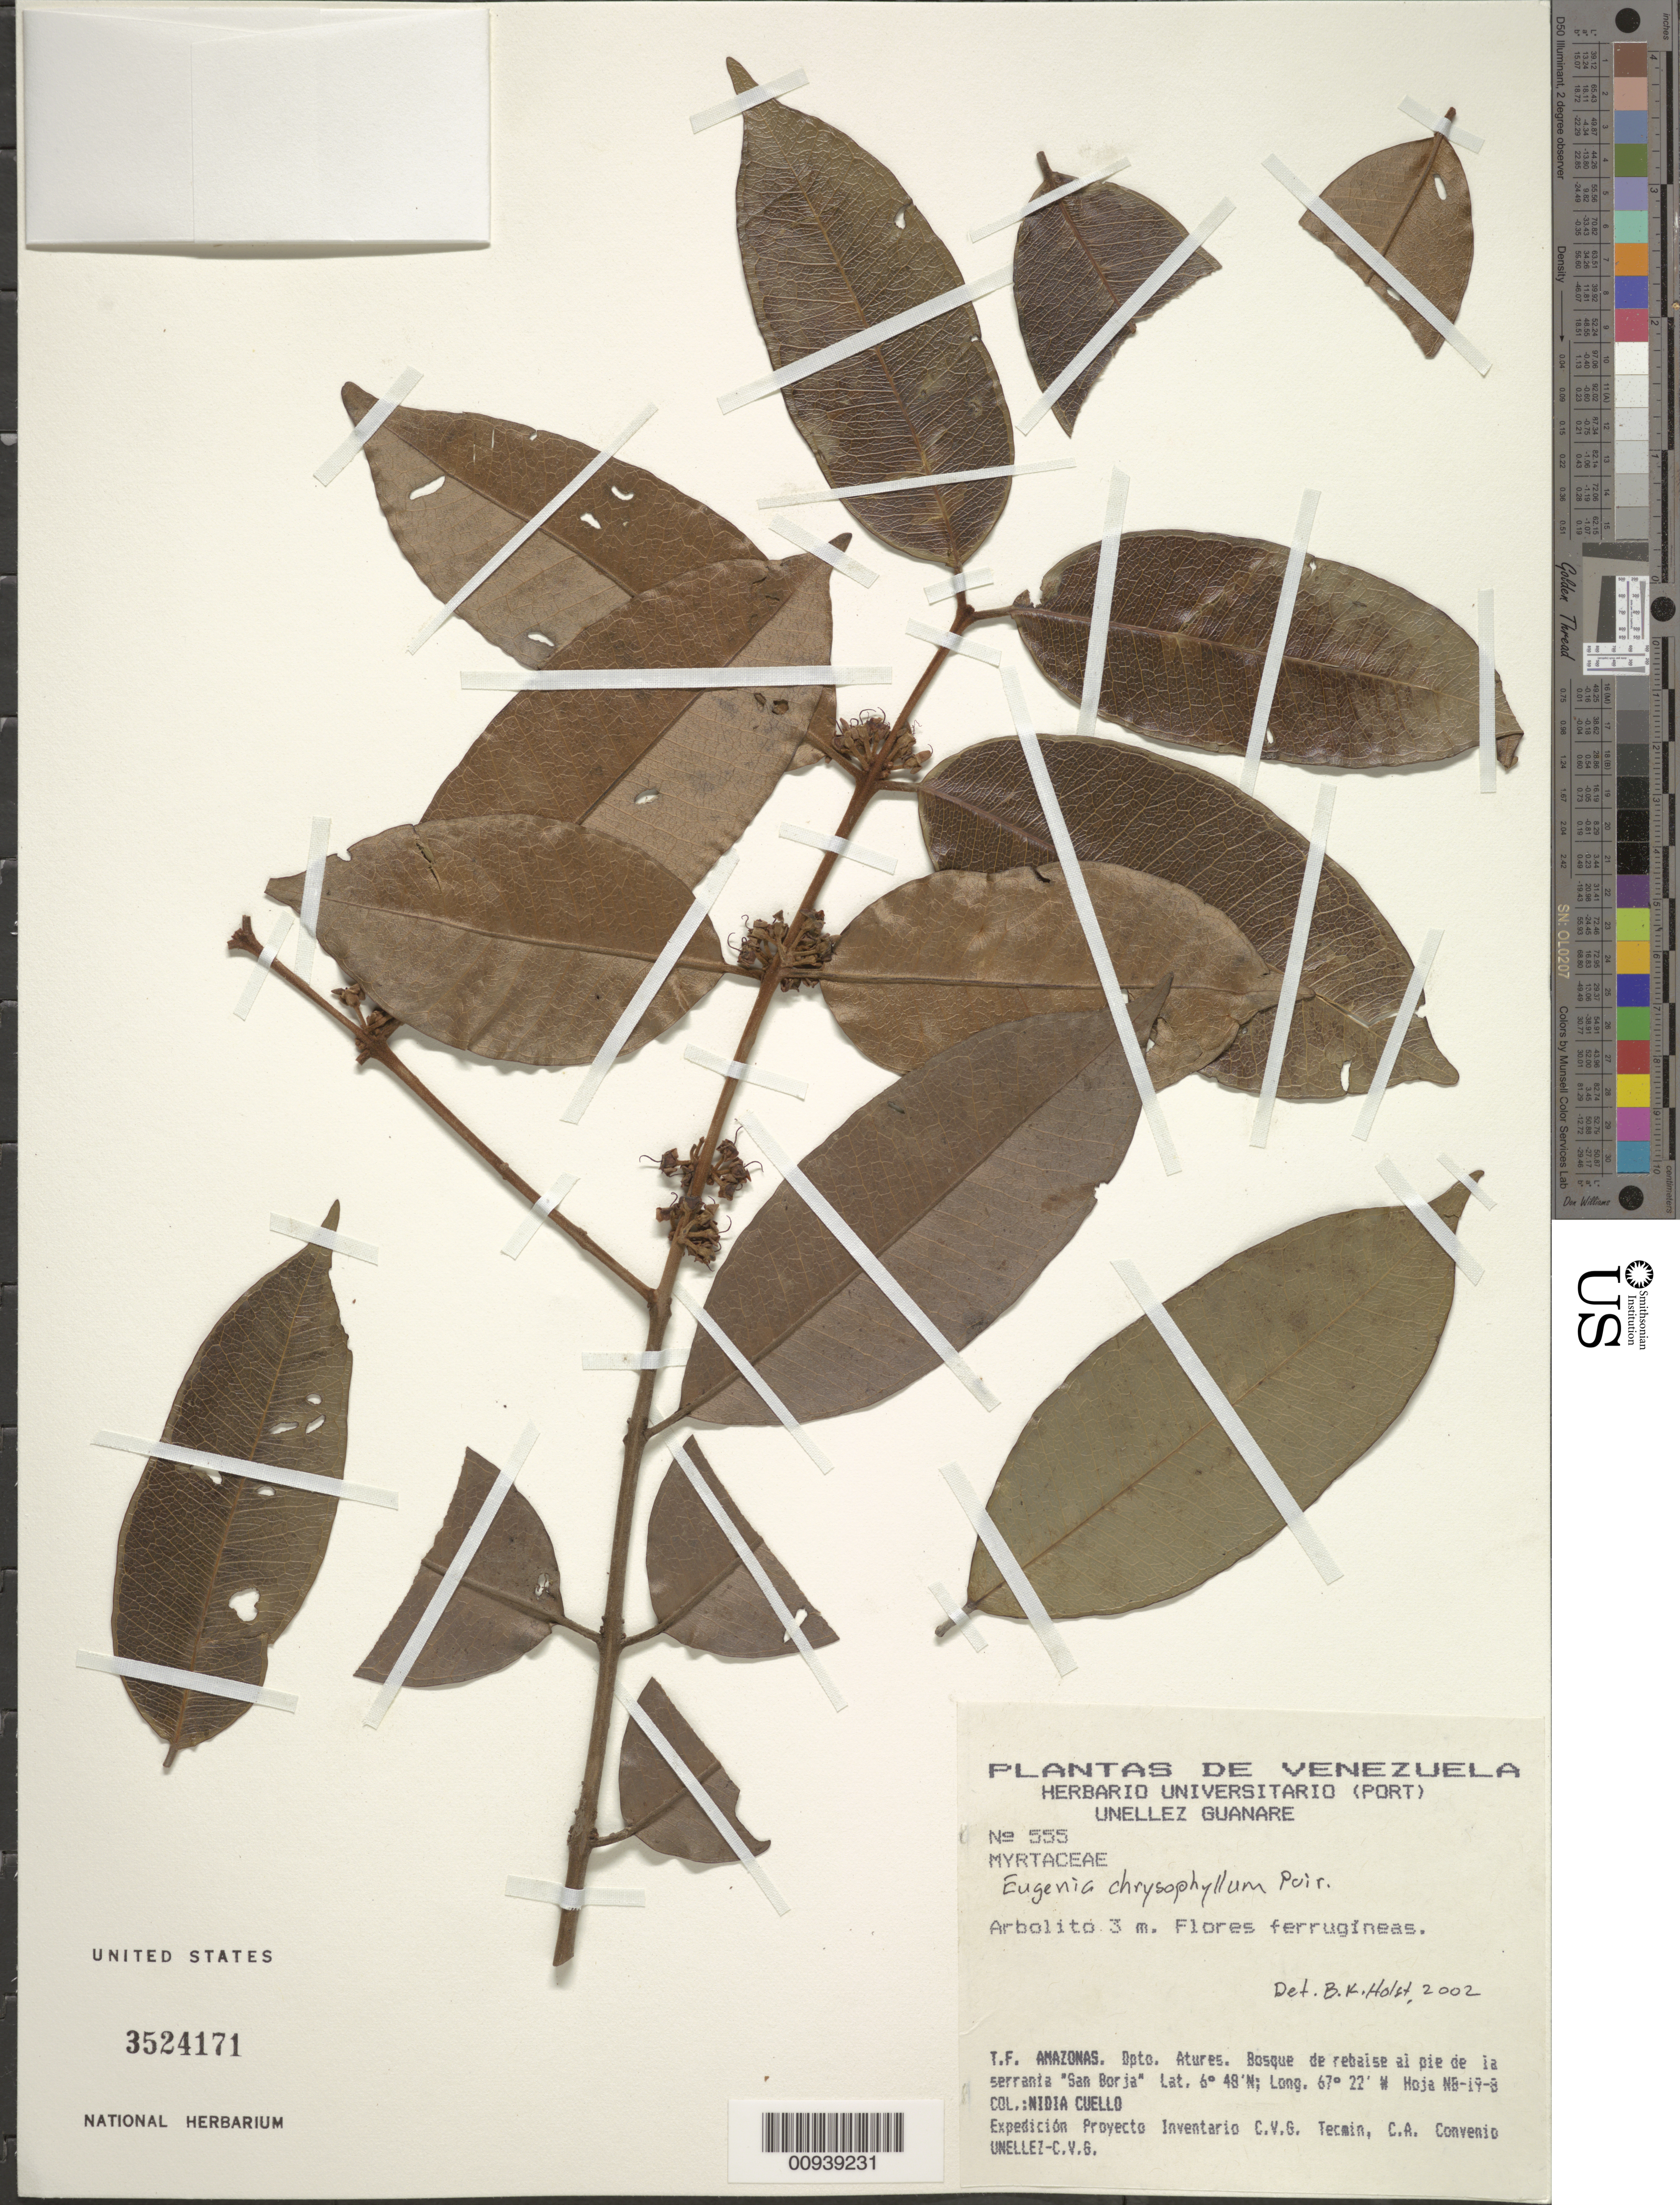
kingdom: Plantae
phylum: Tracheophyta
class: Magnoliopsida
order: Myrtales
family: Myrtaceae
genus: Eugenia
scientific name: Eugenia chrysophyllum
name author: Poir.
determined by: Holst, Bruce K.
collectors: N. L. Cuello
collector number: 555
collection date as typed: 24-Jan-89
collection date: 1989-01-24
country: Venezuela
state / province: Amazonas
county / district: Atures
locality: Serranía "San Borja"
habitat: Bosque de rebalse al pié de la serrania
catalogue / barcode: US 3524171